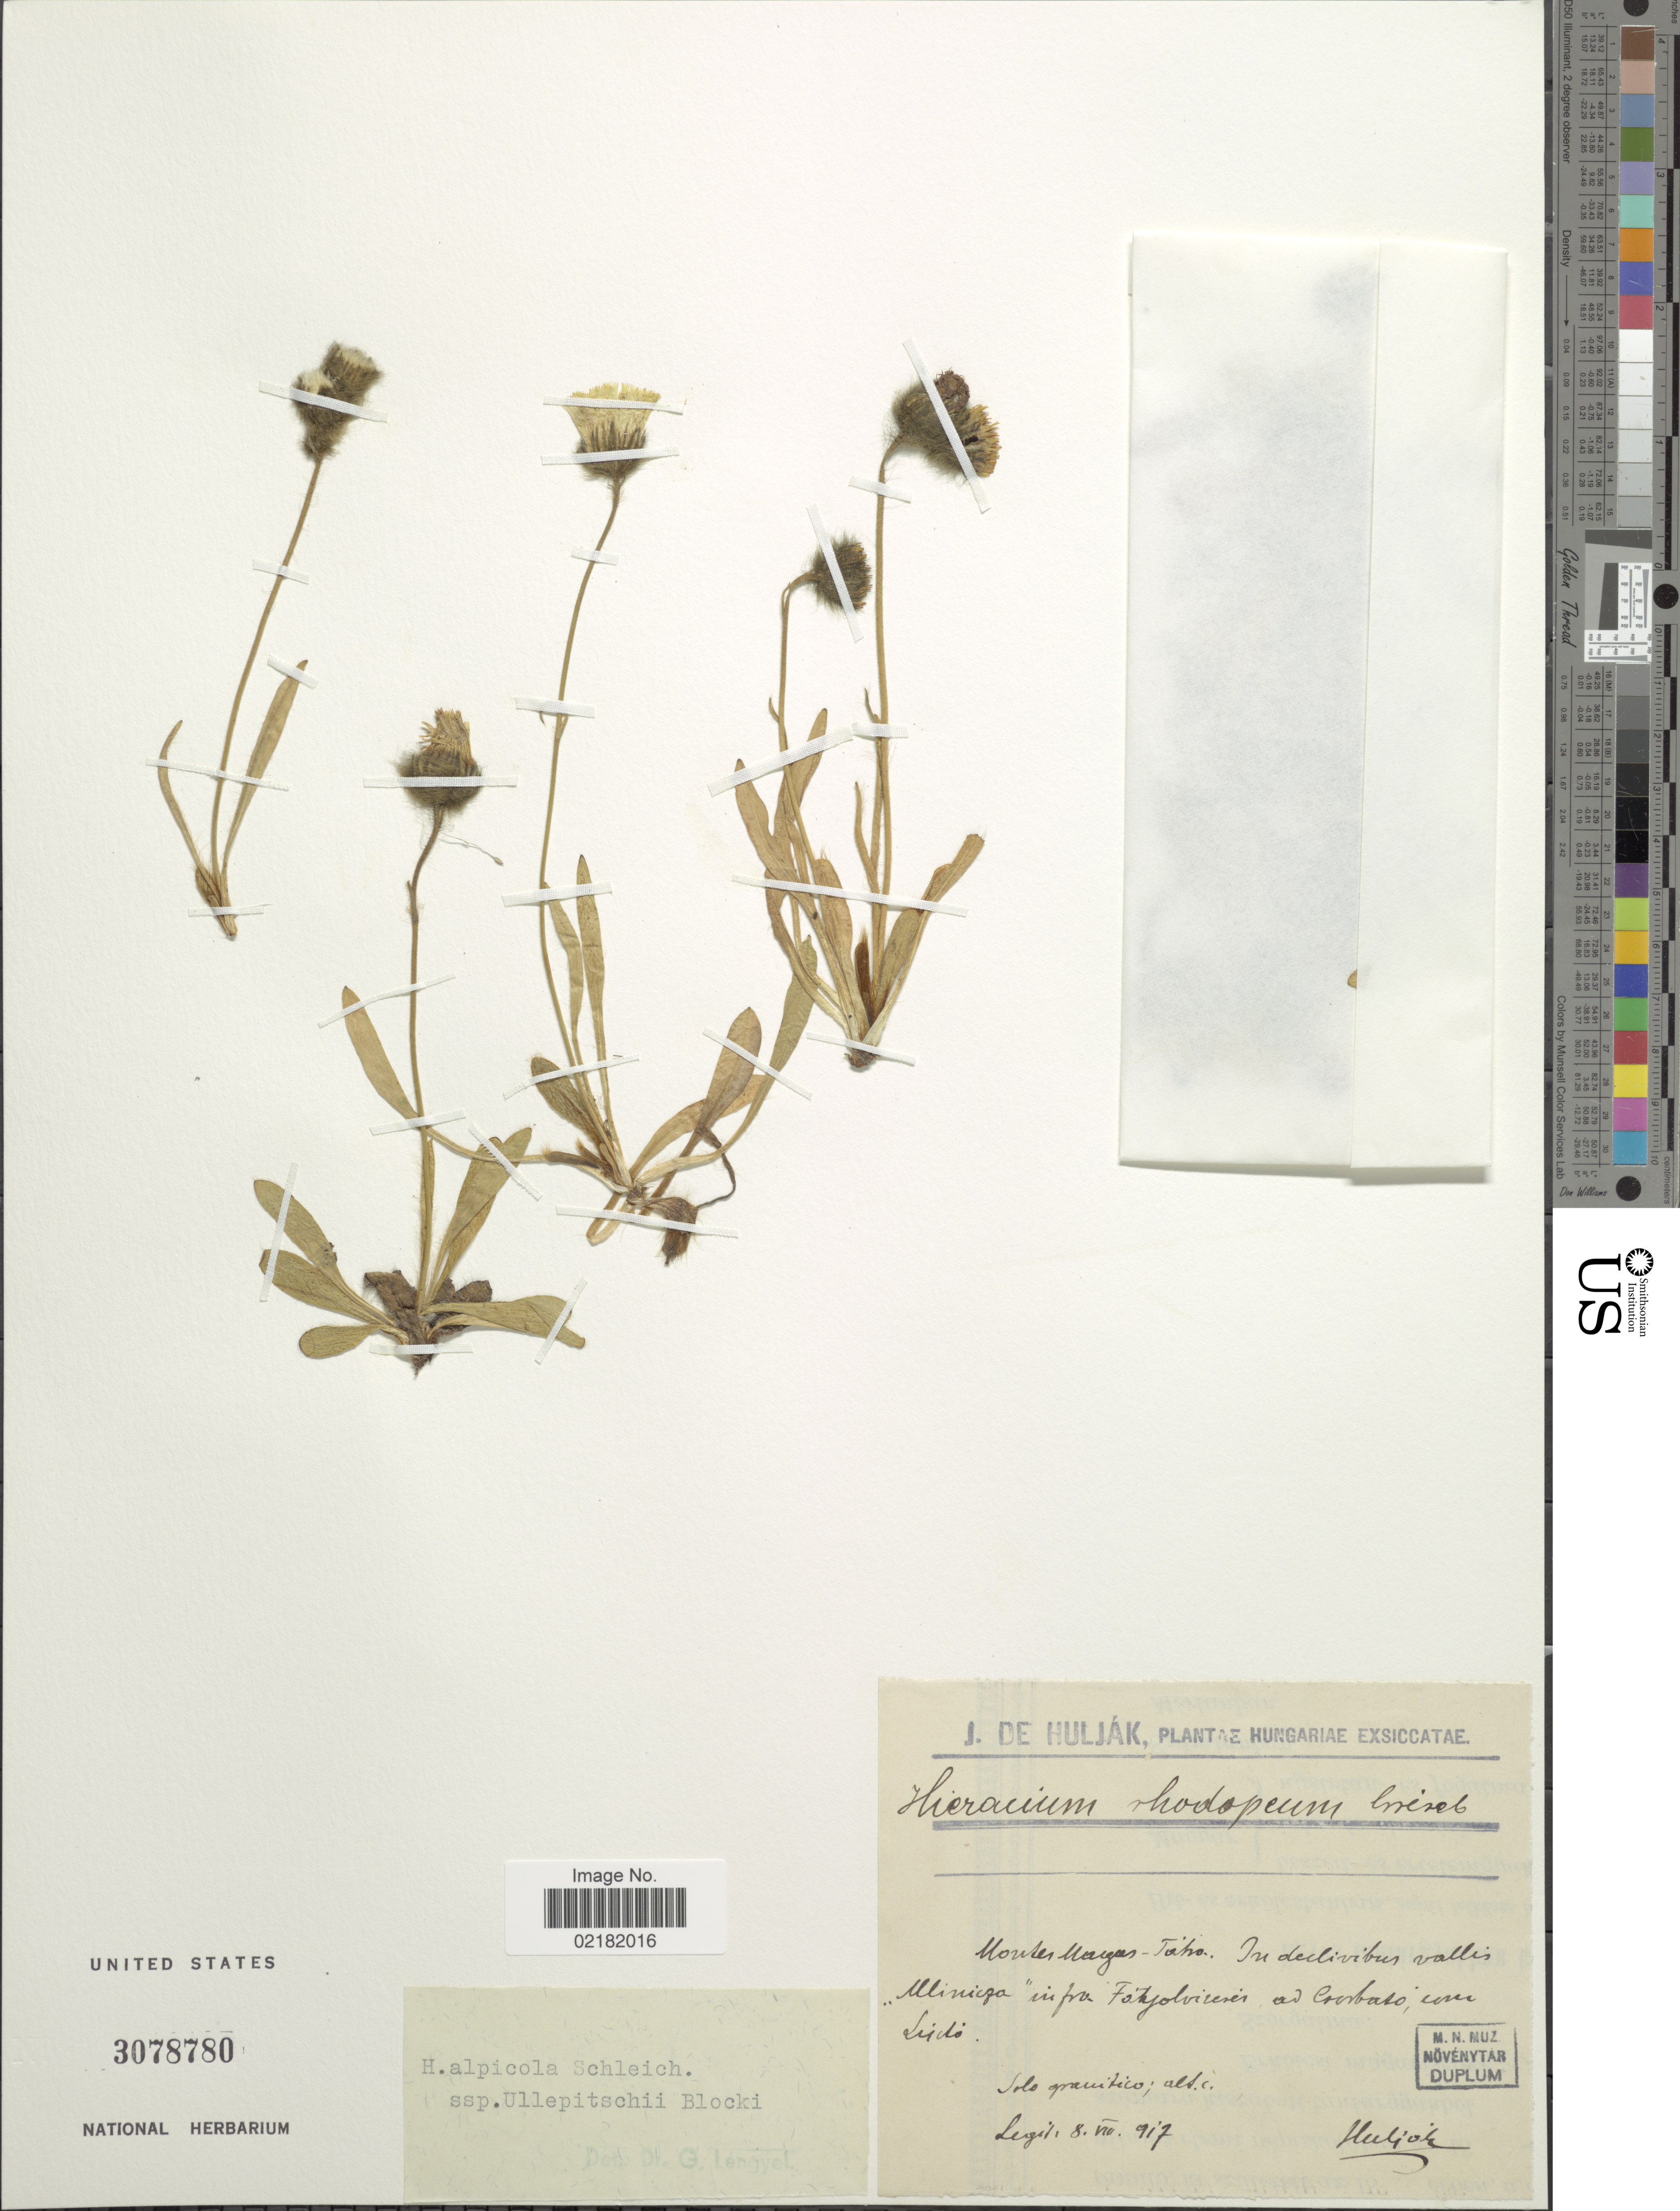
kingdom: Plantae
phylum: Tracheophyta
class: Magnoliopsida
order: Asterales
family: Asteraceae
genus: Hieracium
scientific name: Hieracium alpicola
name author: Steud. & Hochst.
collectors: J. Huljak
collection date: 1917-08-08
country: Hungary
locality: Hungariae, Montes Mayas-Taho, in declivibus vallis "Minicza" in pra Fahjolvicenes ad Coorbaso, cover Lydio. [interpreted]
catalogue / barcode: US 3078780